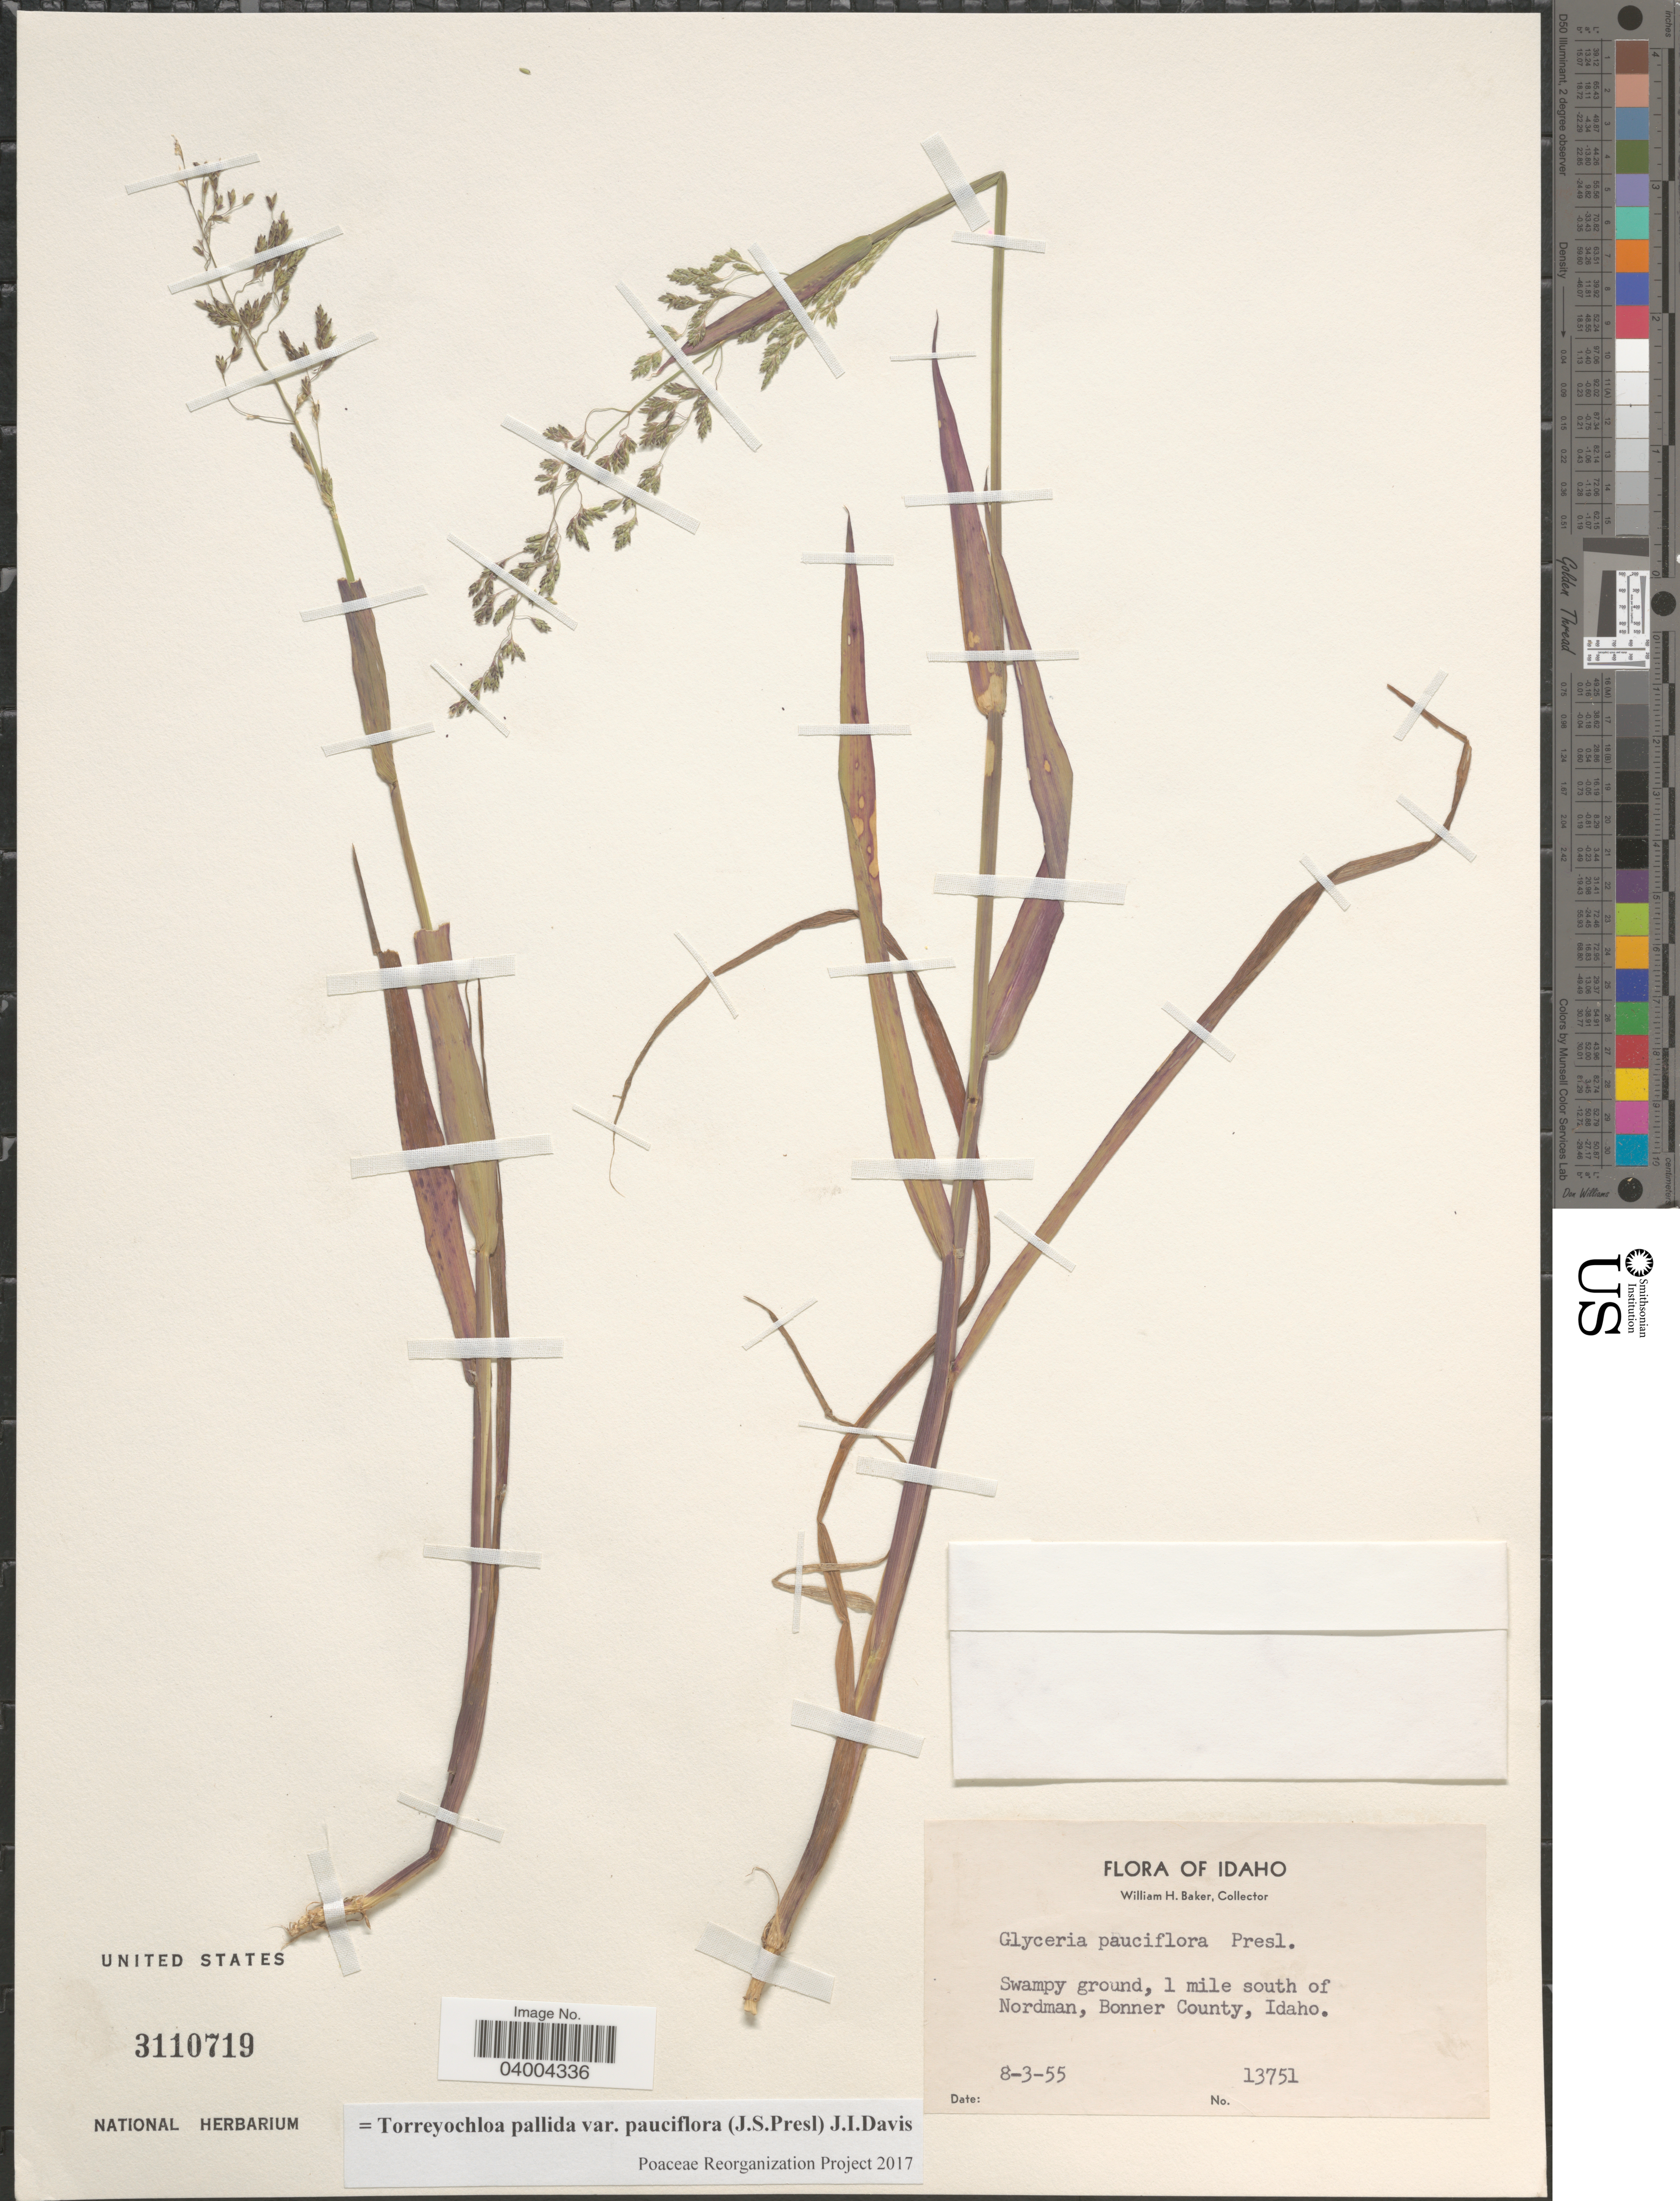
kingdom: Plantae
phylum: Tracheophyta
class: Liliopsida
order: Poales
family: Poaceae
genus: Torreyochloa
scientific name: Torreyochloa pallida var. pauciflora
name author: (J. Presl) J.I. Davis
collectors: W. H. Baker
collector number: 13751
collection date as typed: Transcribed d/m/y: 3/8/55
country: United States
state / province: Idaho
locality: Swampy ground, 1 mile south of Nordman, Bonner County.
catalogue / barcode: US 3110719